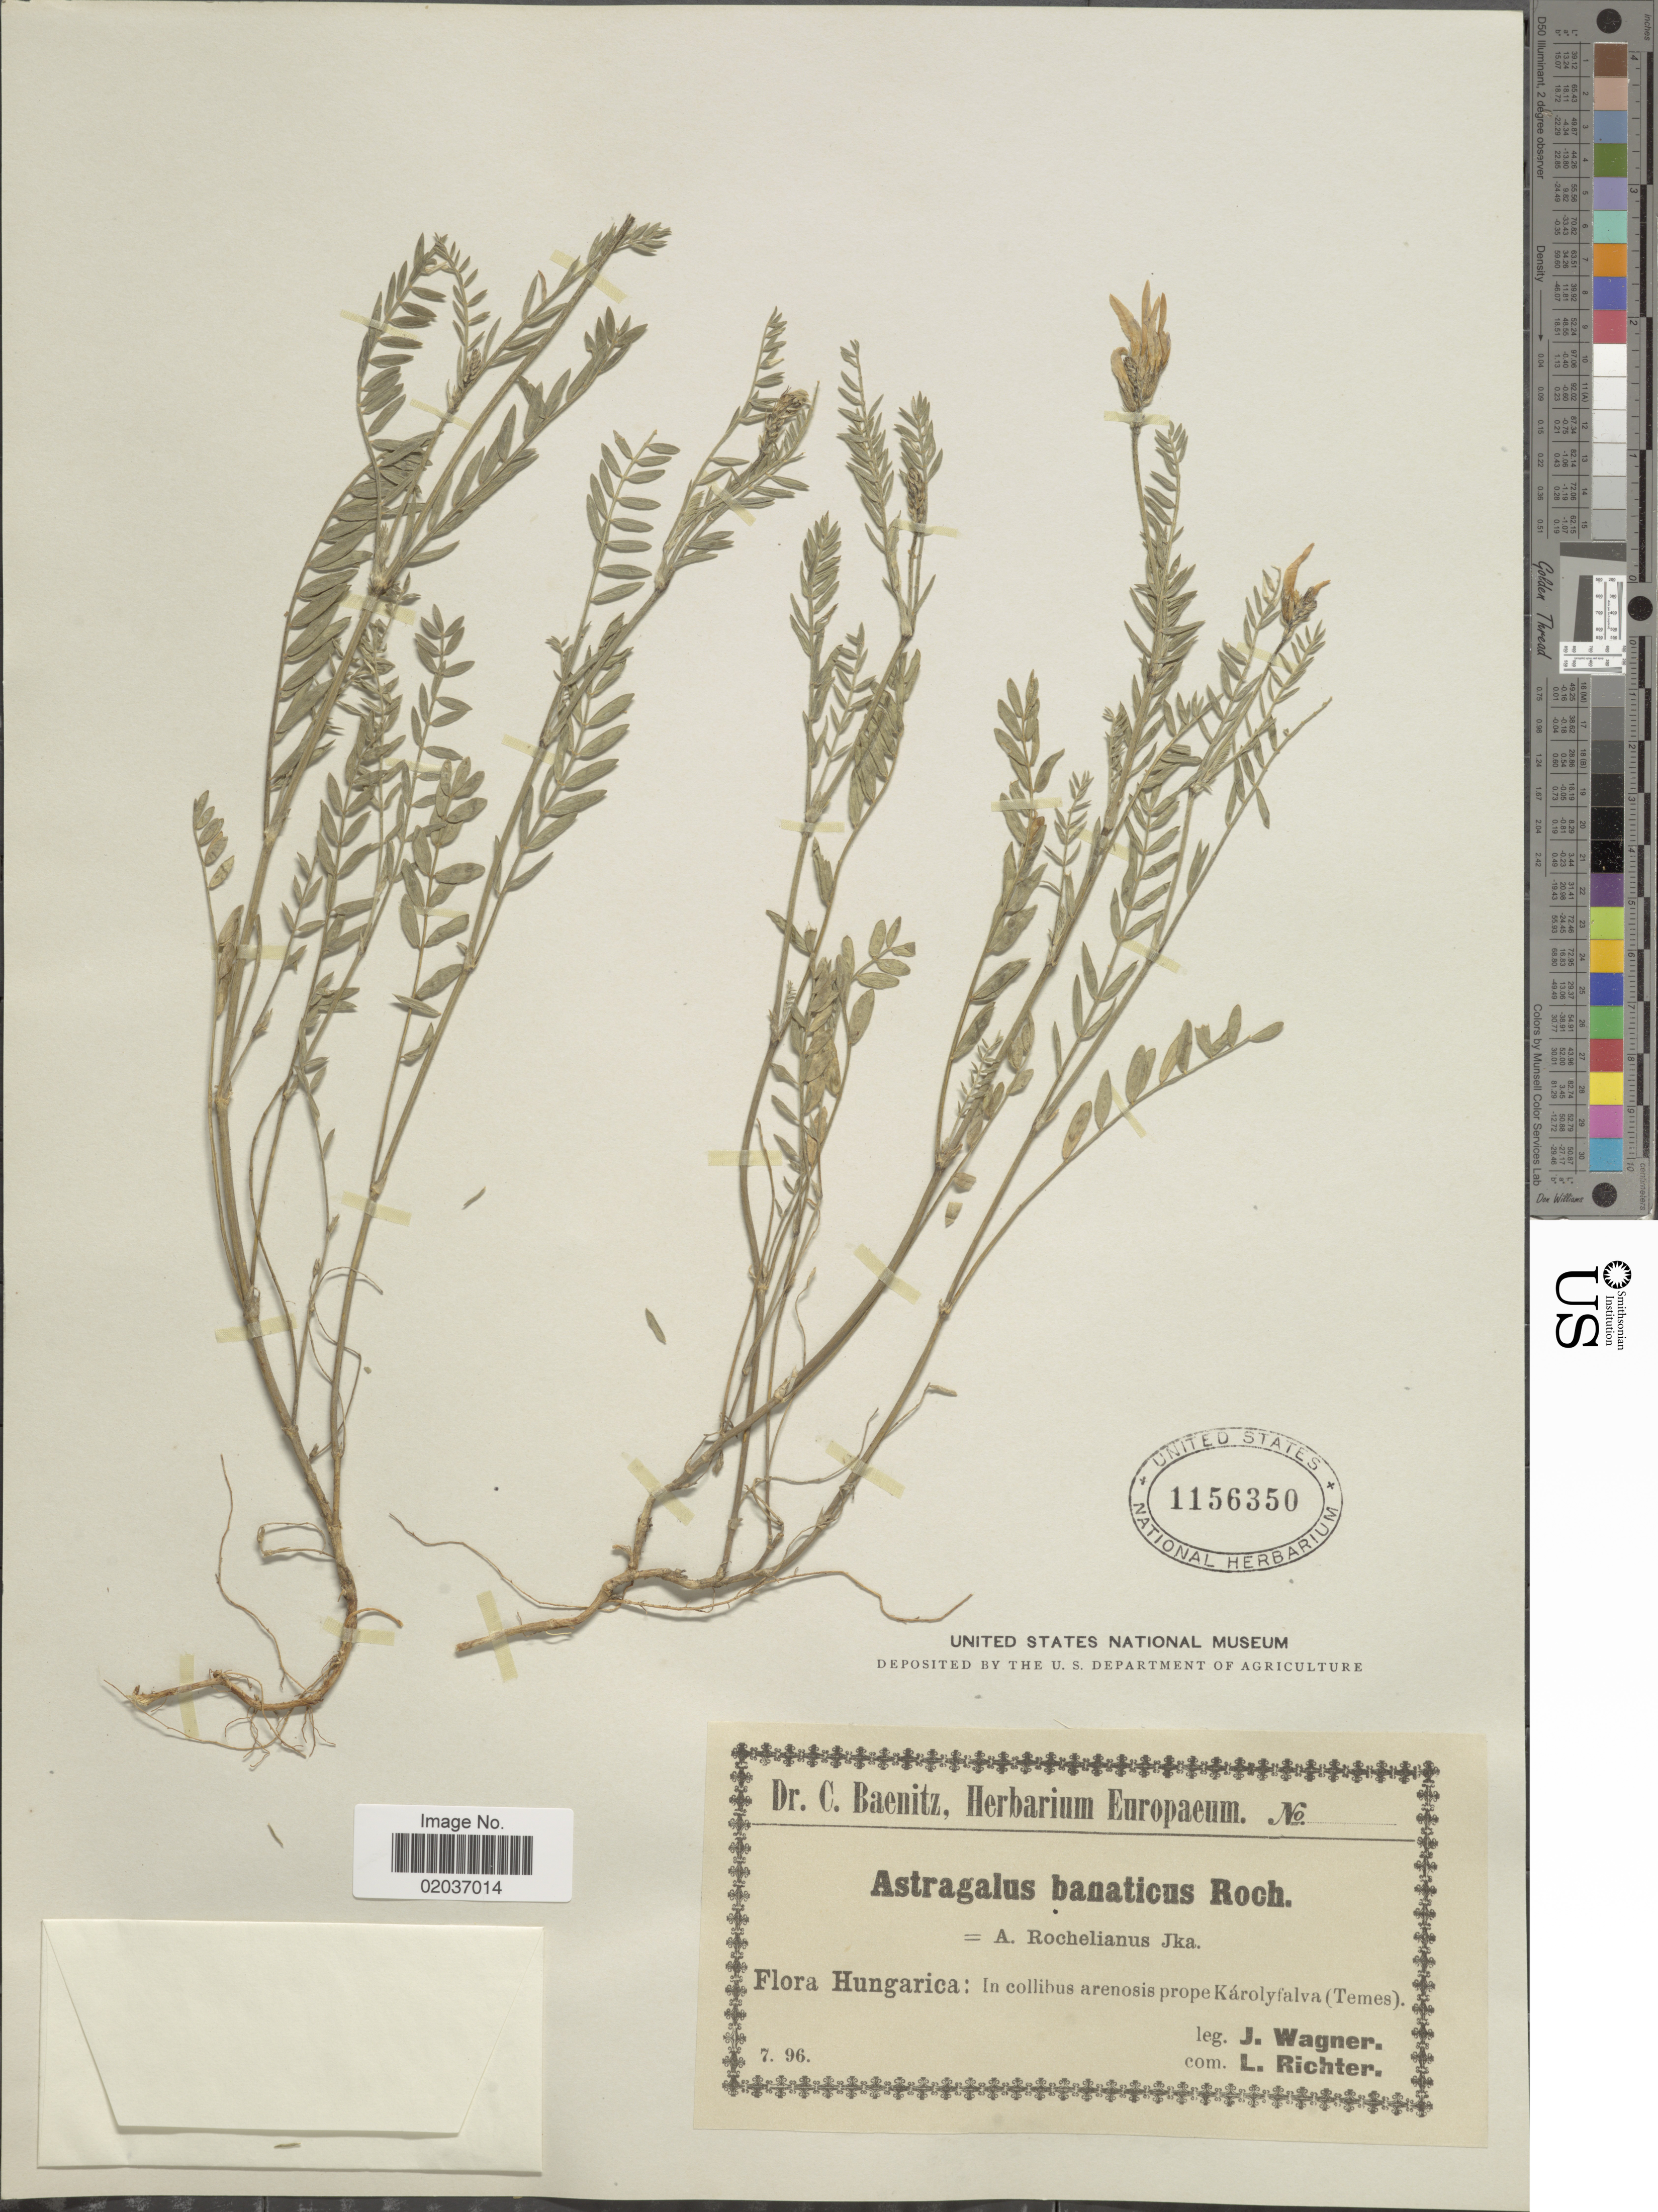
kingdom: Plantae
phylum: Tracheophyta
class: Magnoliopsida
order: Fabales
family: Fabaceae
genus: Astragalus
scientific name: Astragalus banaticus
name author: Rochel ex Nyman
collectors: J. Wagner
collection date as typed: Transcribed d/m/y: /7/96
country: Hungary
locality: Prope Károlyfalva (Temes)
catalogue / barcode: US 1156350